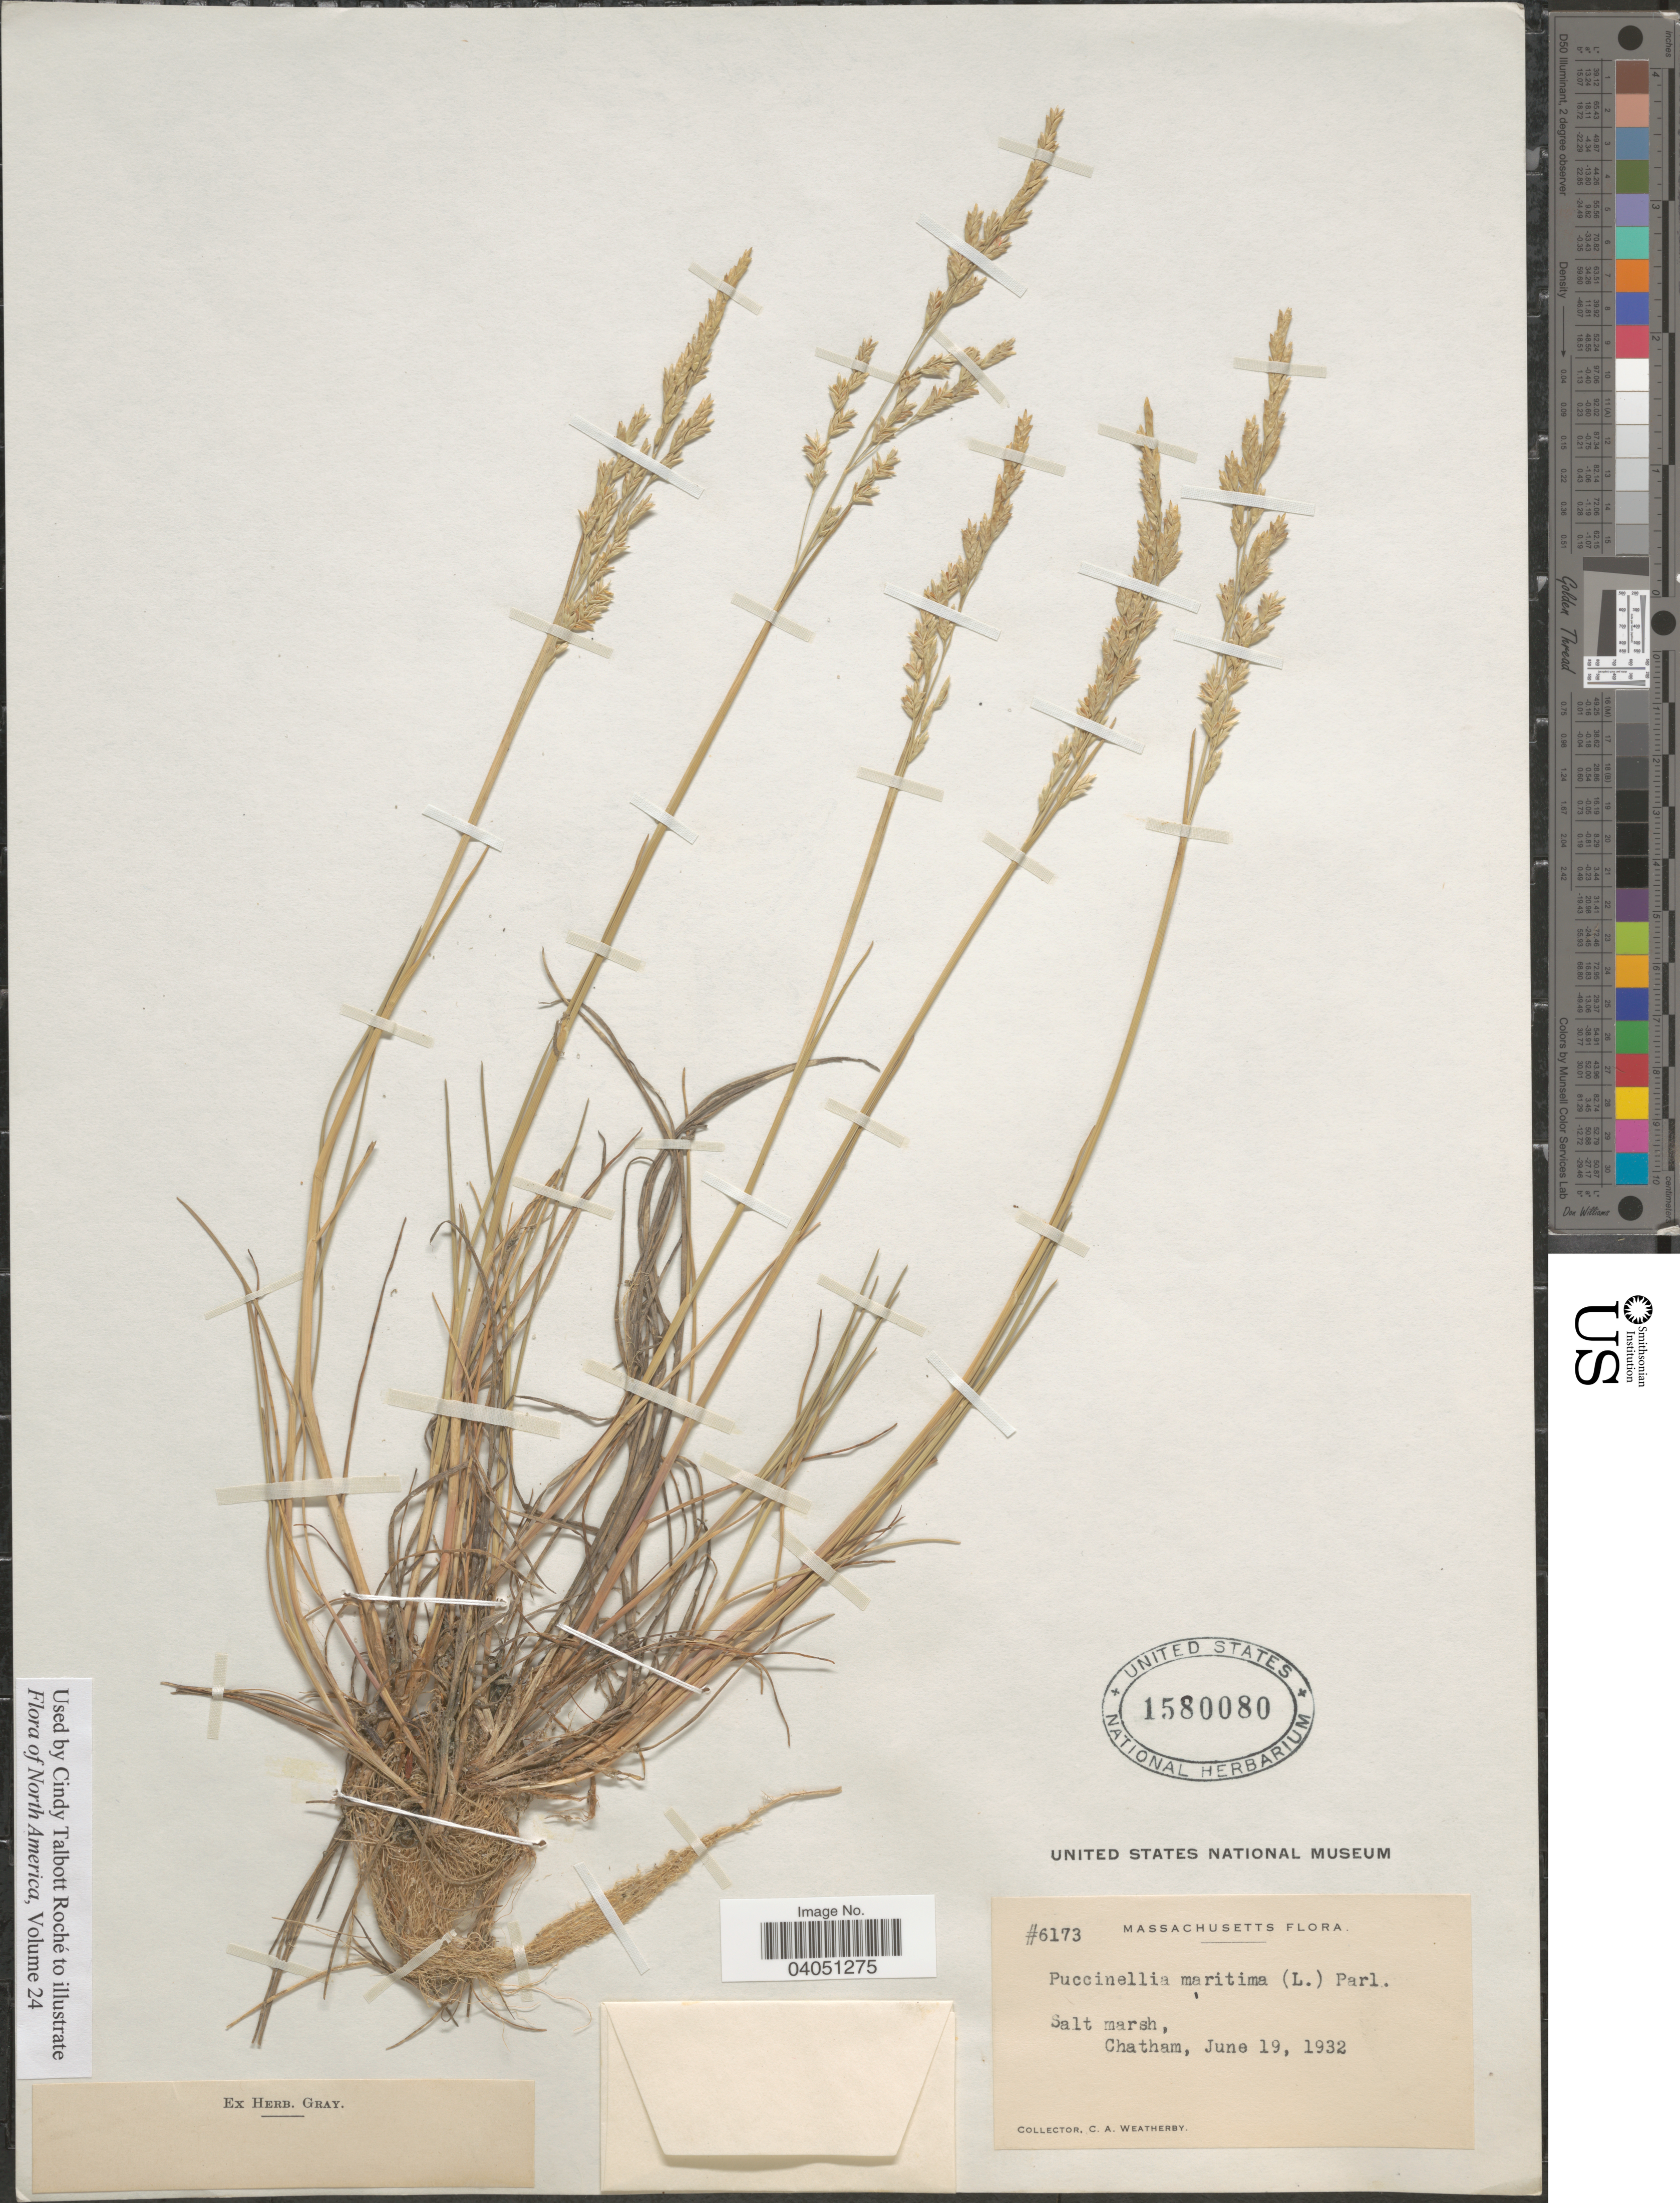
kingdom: Plantae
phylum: Tracheophyta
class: Liliopsida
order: Poales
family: Poaceae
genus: Puccinellia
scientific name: Puccinellia maritima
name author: (Huds.) Parl.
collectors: C. A. Weatherby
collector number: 6173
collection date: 1932-06-19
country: United States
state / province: Massachusetts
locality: Chatham.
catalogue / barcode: US 1580080